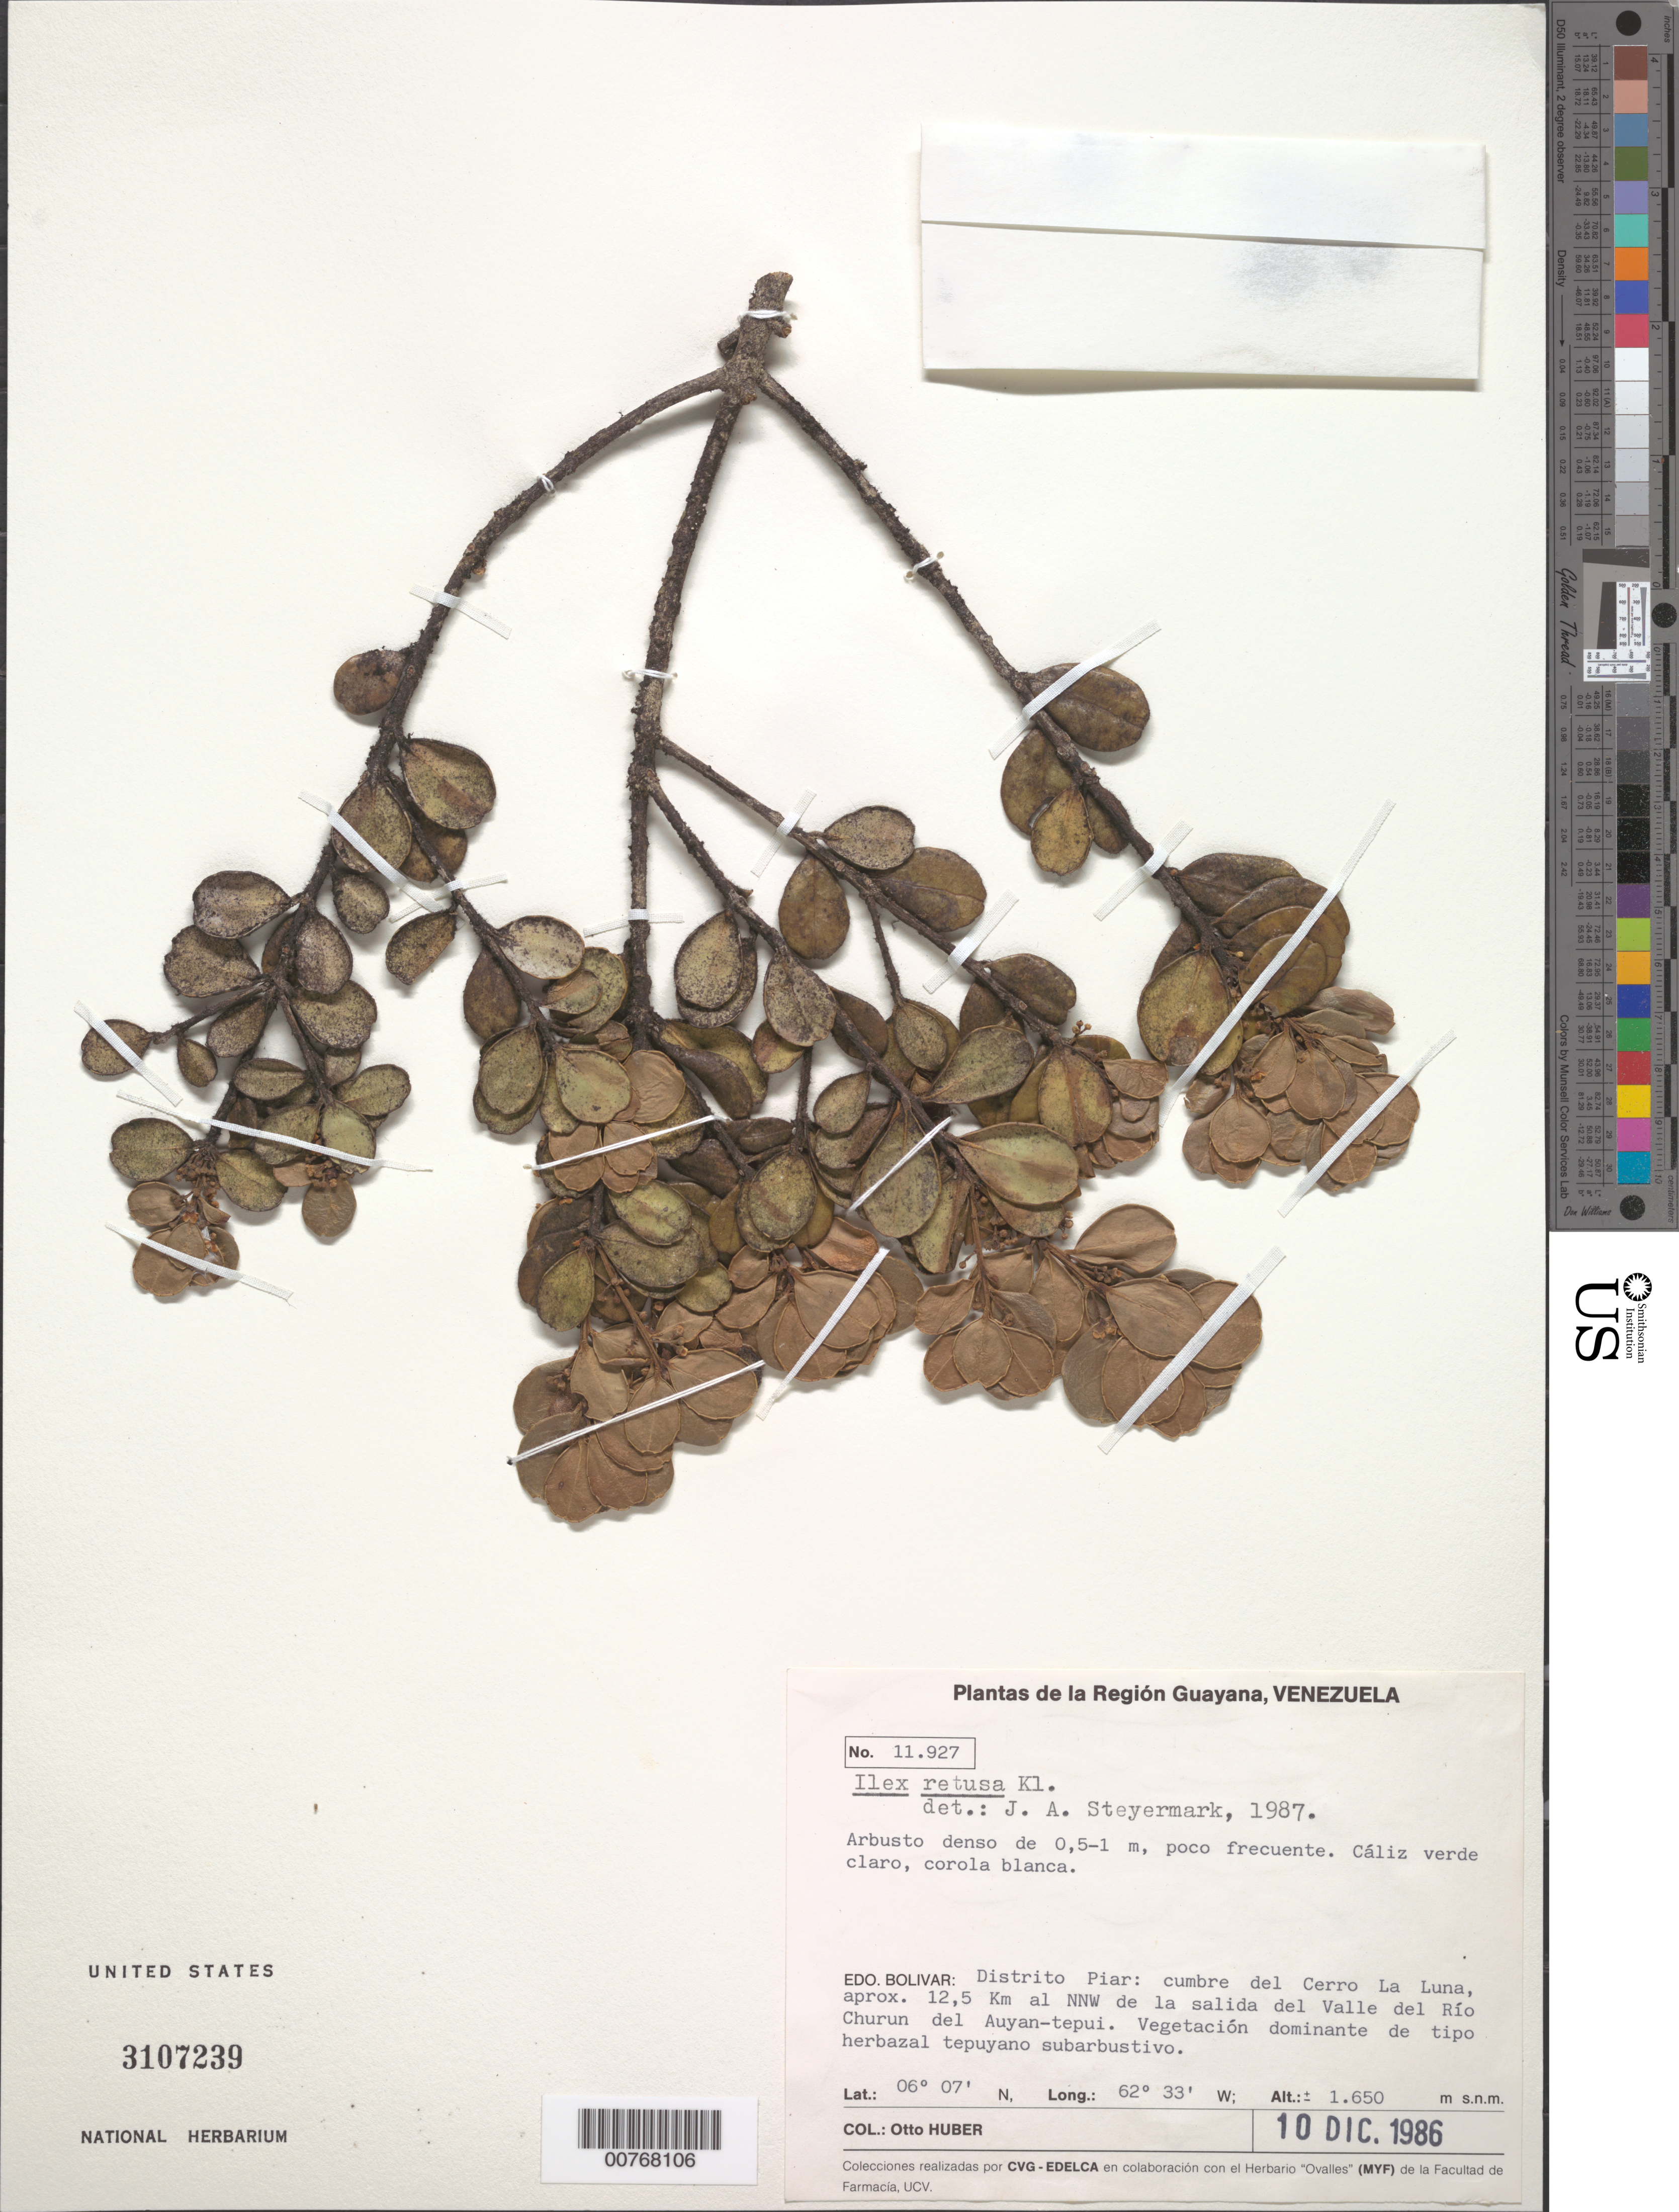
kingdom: Plantae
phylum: Tracheophyta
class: Magnoliopsida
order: Aquifoliales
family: Aquifoliaceae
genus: Ilex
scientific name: Ilex retusa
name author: Klotzsch ex Reissek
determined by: Steyermark, Julian A., (VEN)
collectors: O. Huber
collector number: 11927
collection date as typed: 10-Dec-86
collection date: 1986-12-10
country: Venezuela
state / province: Bolívar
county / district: Piar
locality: Cerro La Luna, summit, aprox. 12.5 km NNW from the outlet of the Río Churún valley of Auyan-tepuí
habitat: Vegetación dominante de tipo herbazal tepuyano subarbustivo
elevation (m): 1650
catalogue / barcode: US 3107239